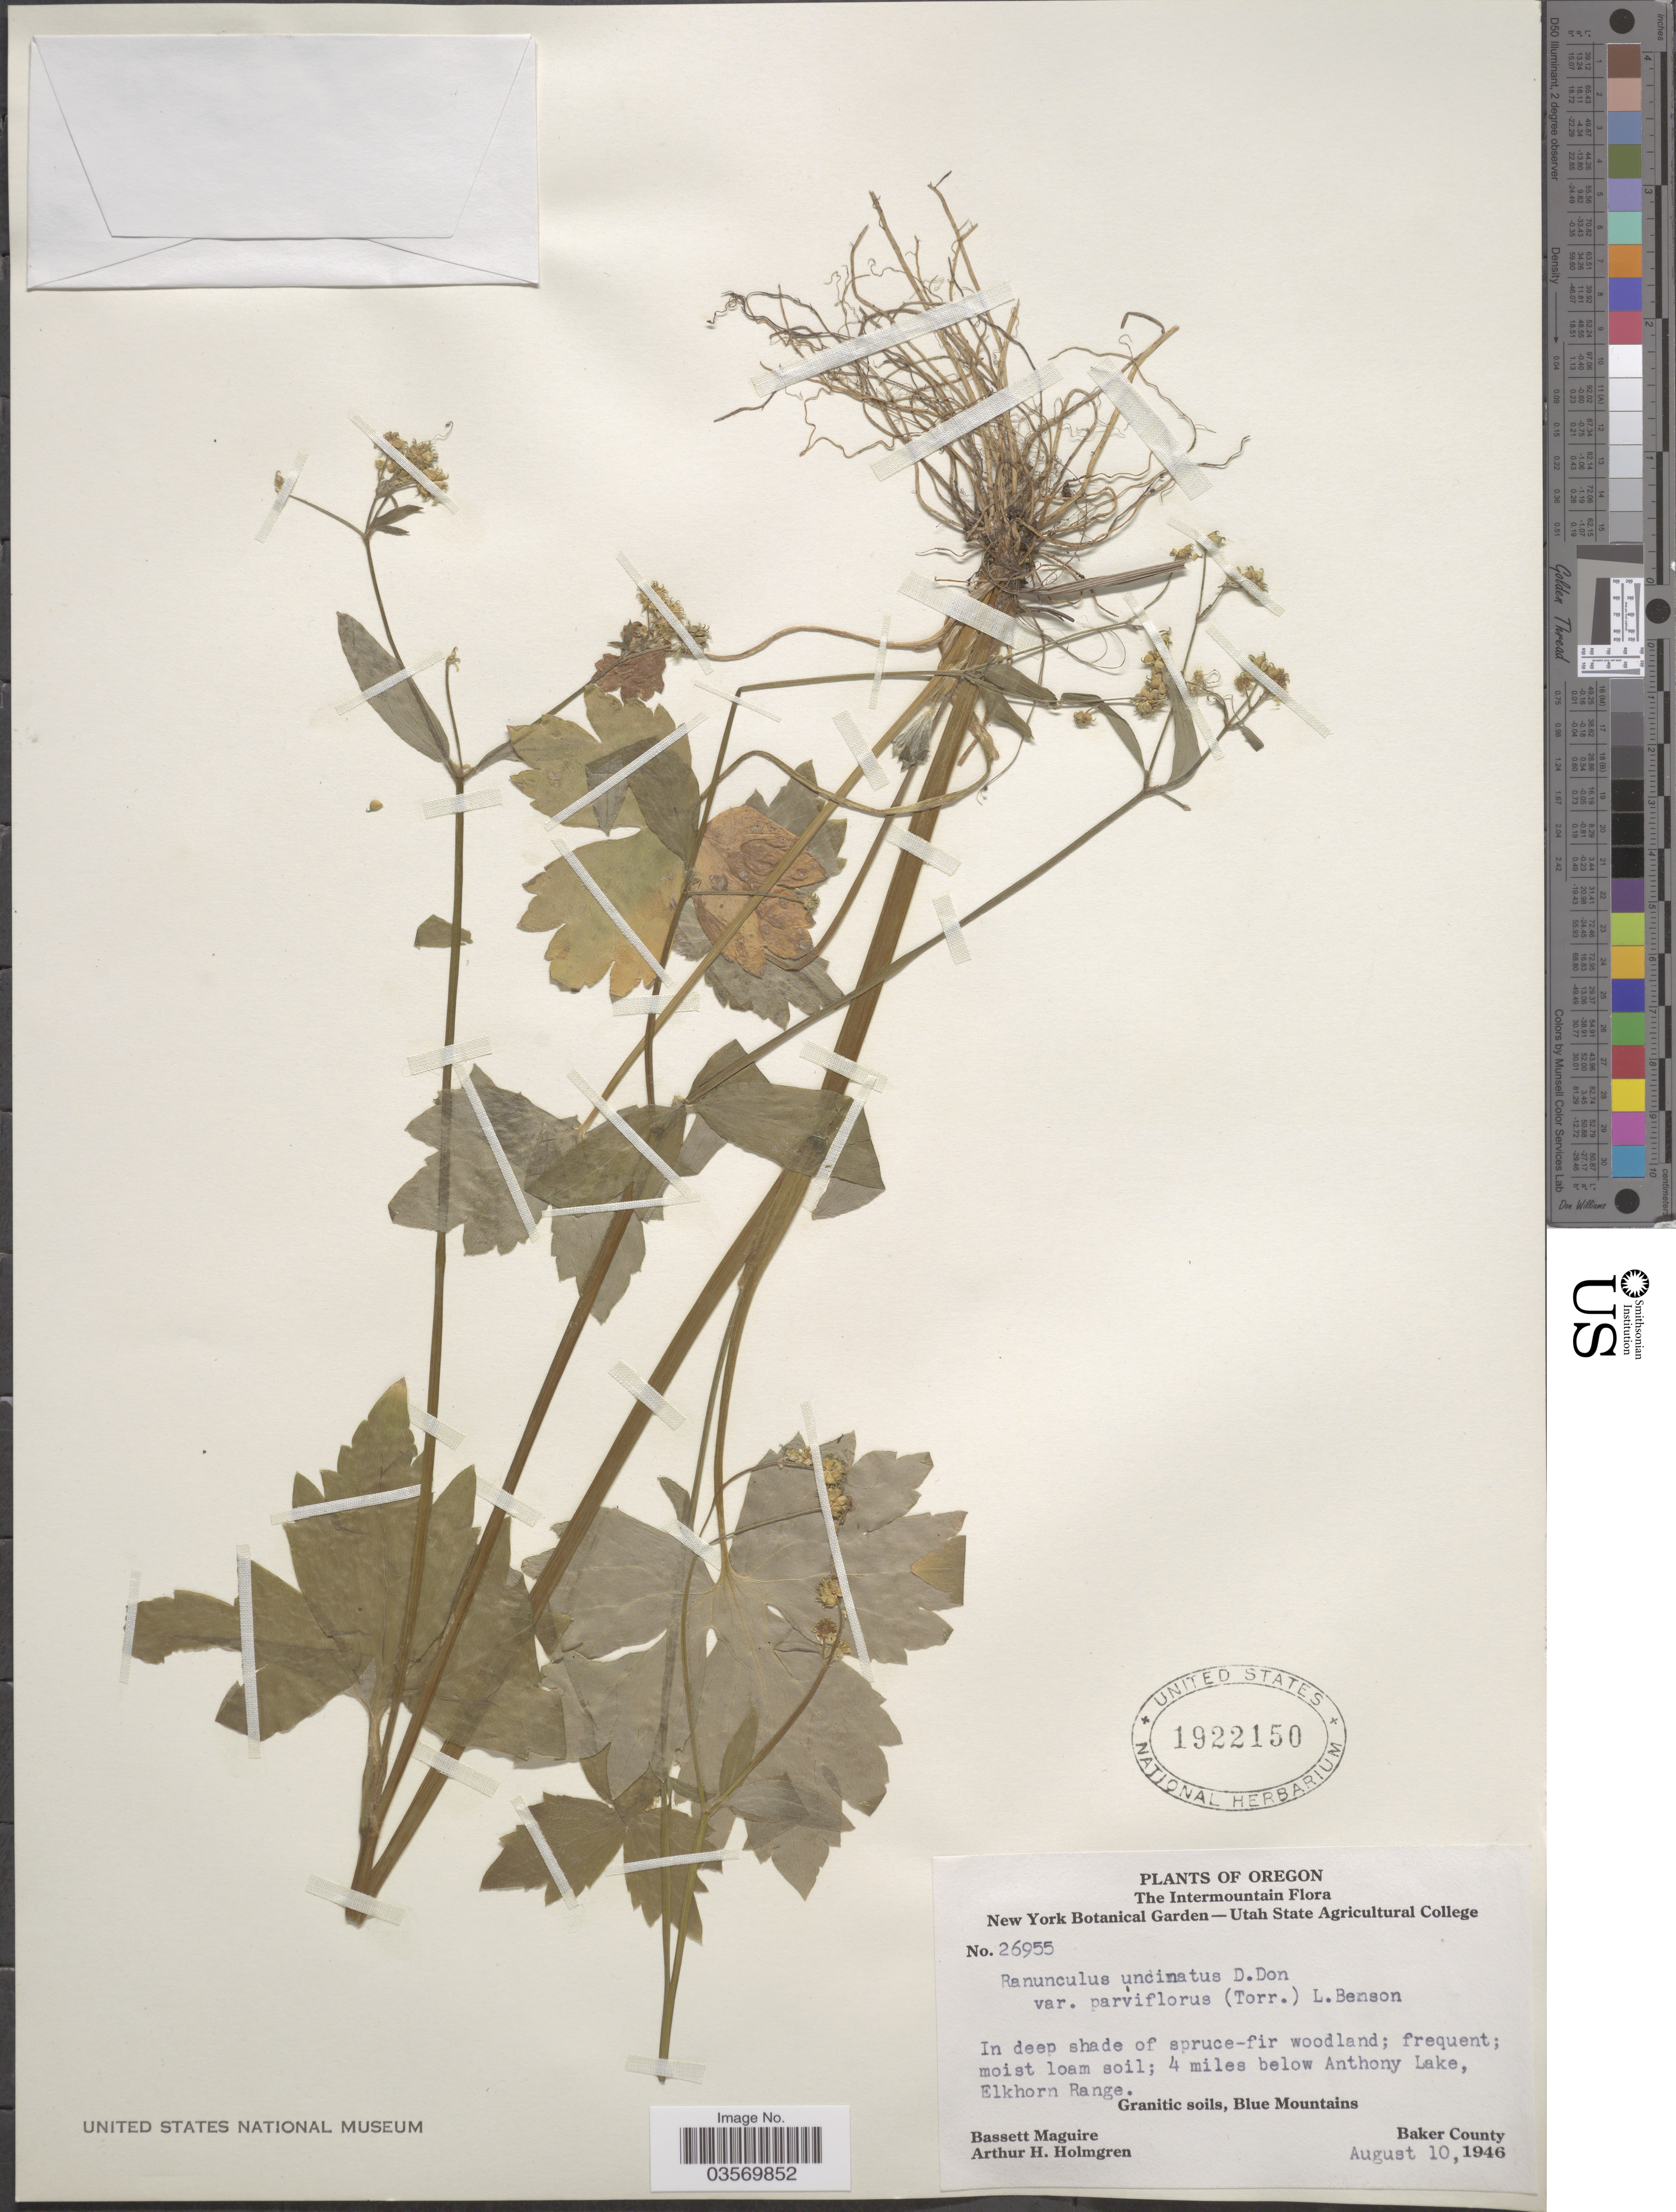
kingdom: Plantae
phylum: Tracheophyta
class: Magnoliopsida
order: Ranunculales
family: Ranunculaceae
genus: Ranunculus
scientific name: Ranunculus uncinatus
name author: D. Don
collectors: B. Maguire & A. H. Holmgren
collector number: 26955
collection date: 1946-08-10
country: United States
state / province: Oregon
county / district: Baker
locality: The Intermountain. 4 miles below Anthony Lake, Elkhorn Range. Granitic soils, Blue Mountains. Baker County.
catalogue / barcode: US 1922150